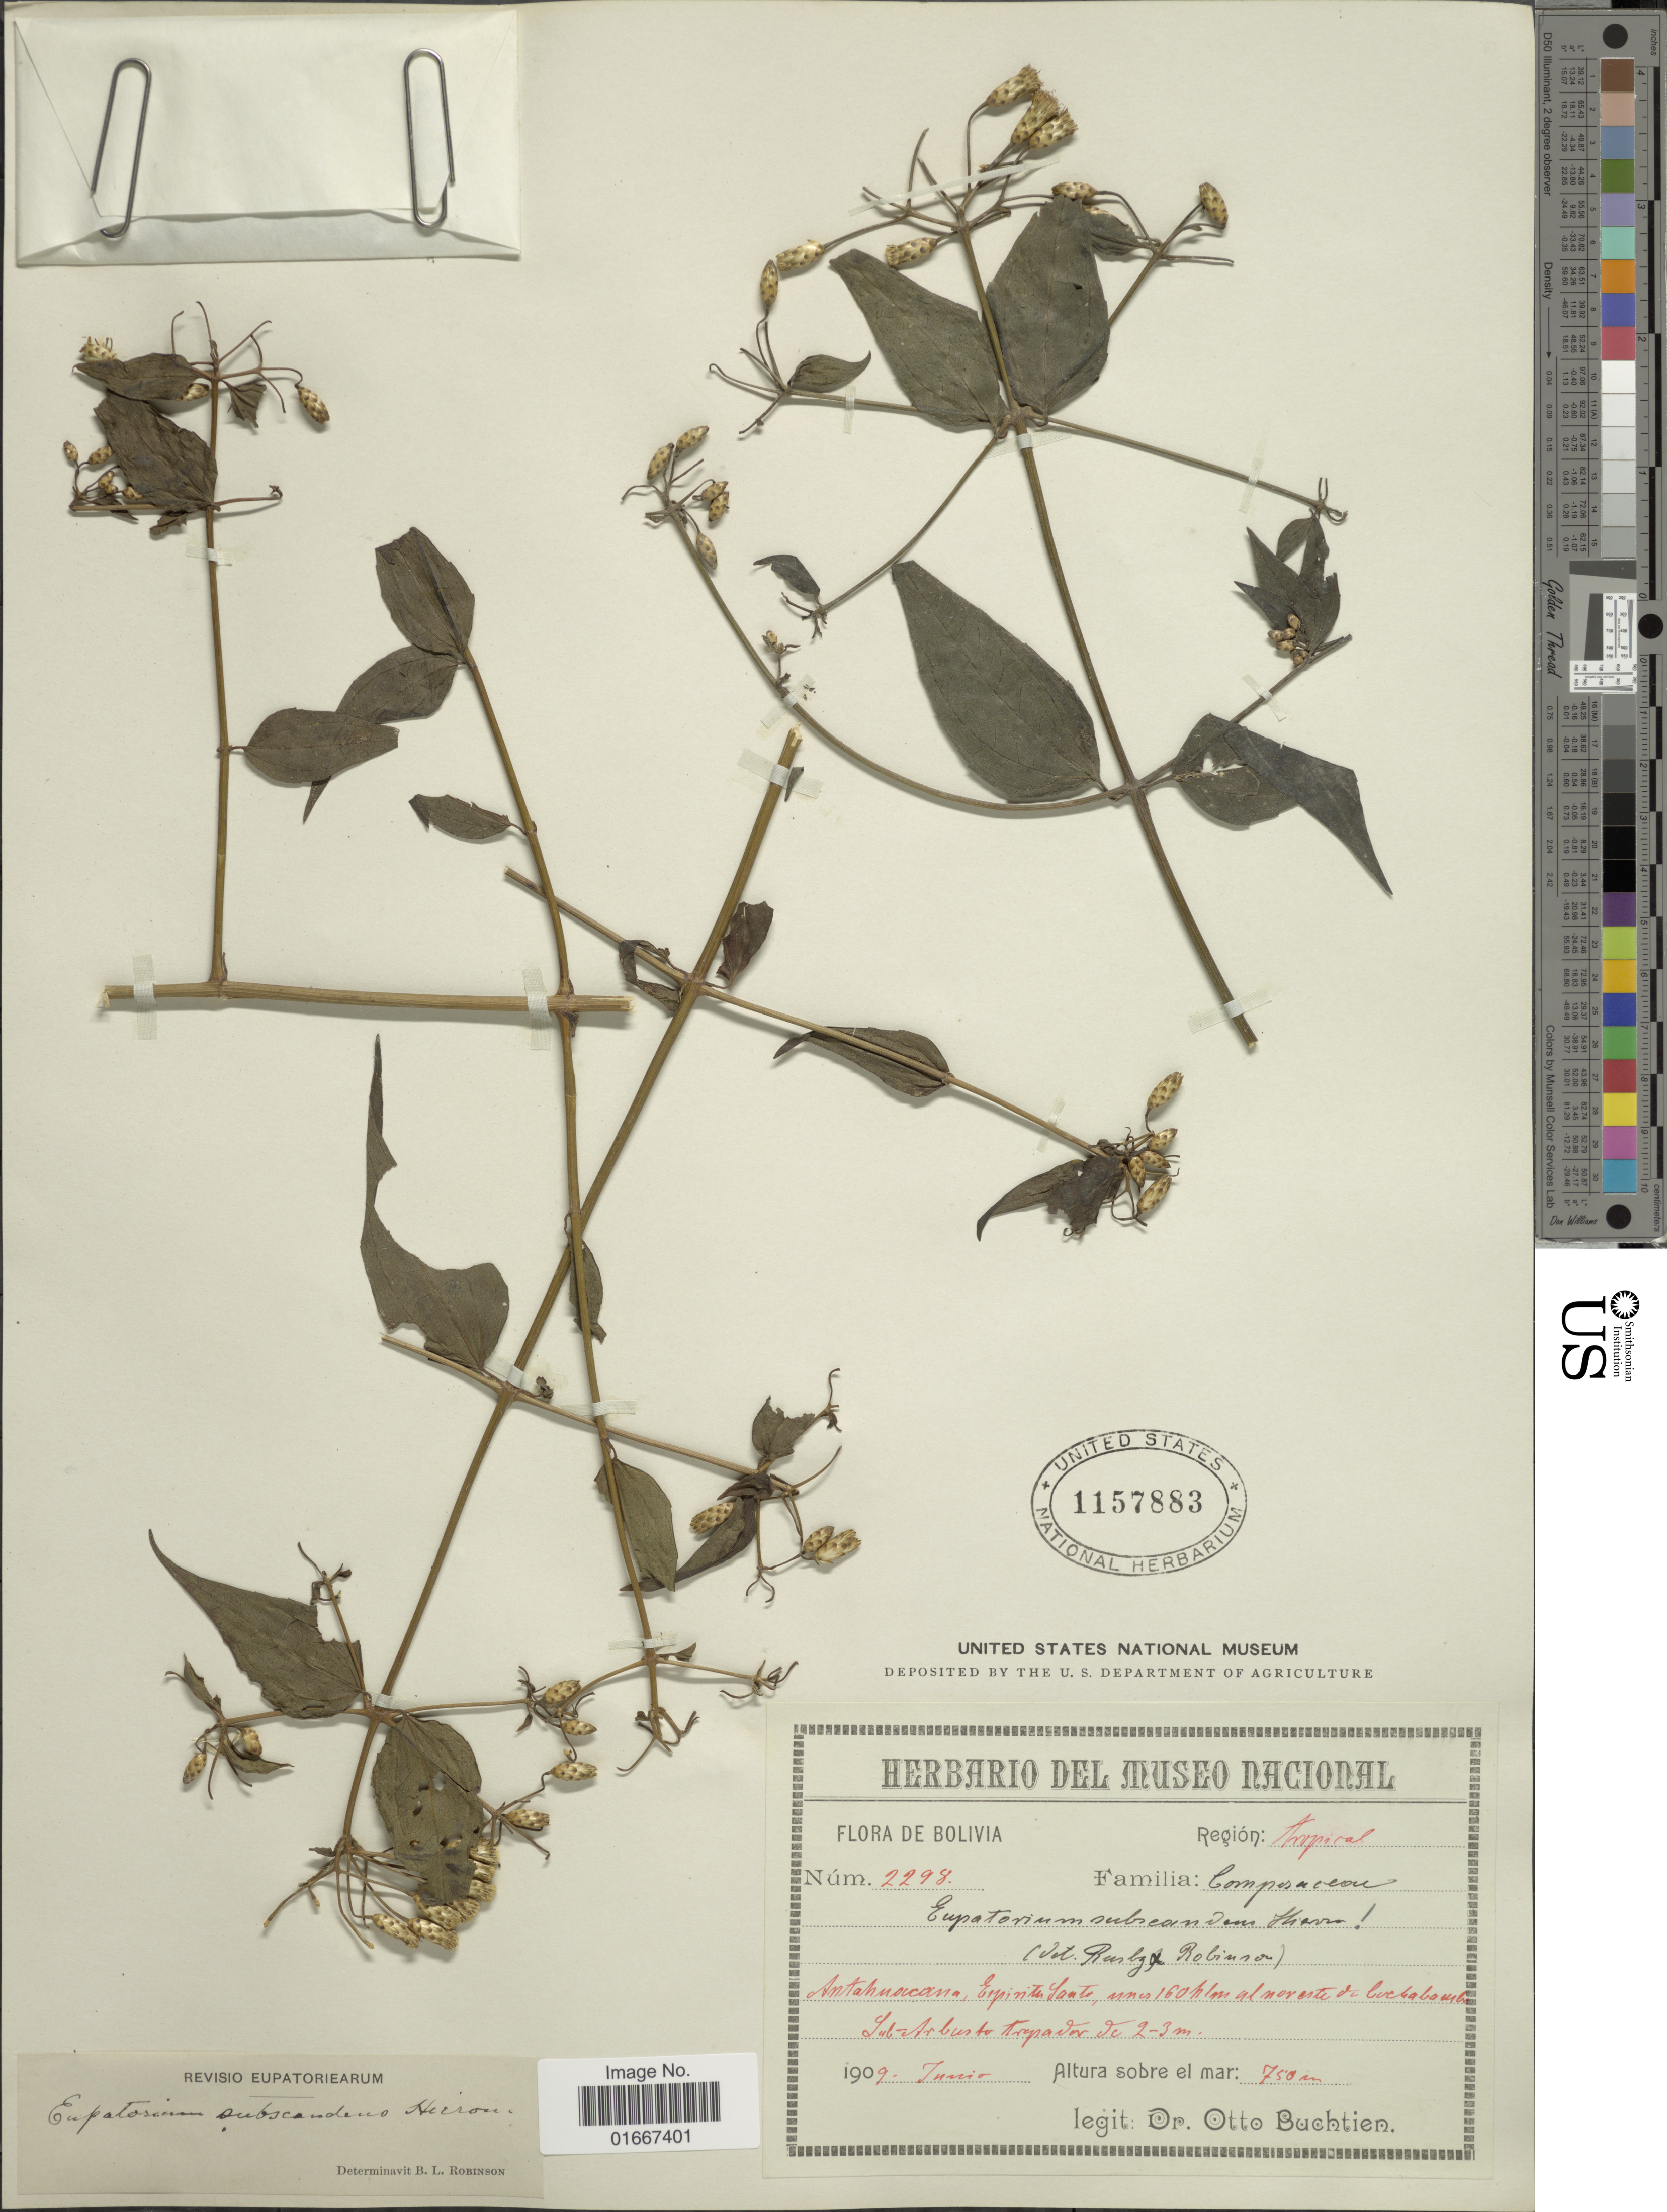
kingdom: Plantae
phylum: Tracheophyta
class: Magnoliopsida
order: Asterales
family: Asteraceae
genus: Chromolaena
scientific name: Chromolaena odorata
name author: (L.) R.M. King & H. Rob.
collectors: O. Buchtien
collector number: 2298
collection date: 1909-06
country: Bolivia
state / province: Cochabamba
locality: Region Tropical, Antahuacana, Espiritu Santo, 160 km al N of Cochabamba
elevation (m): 750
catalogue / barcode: US 1157883